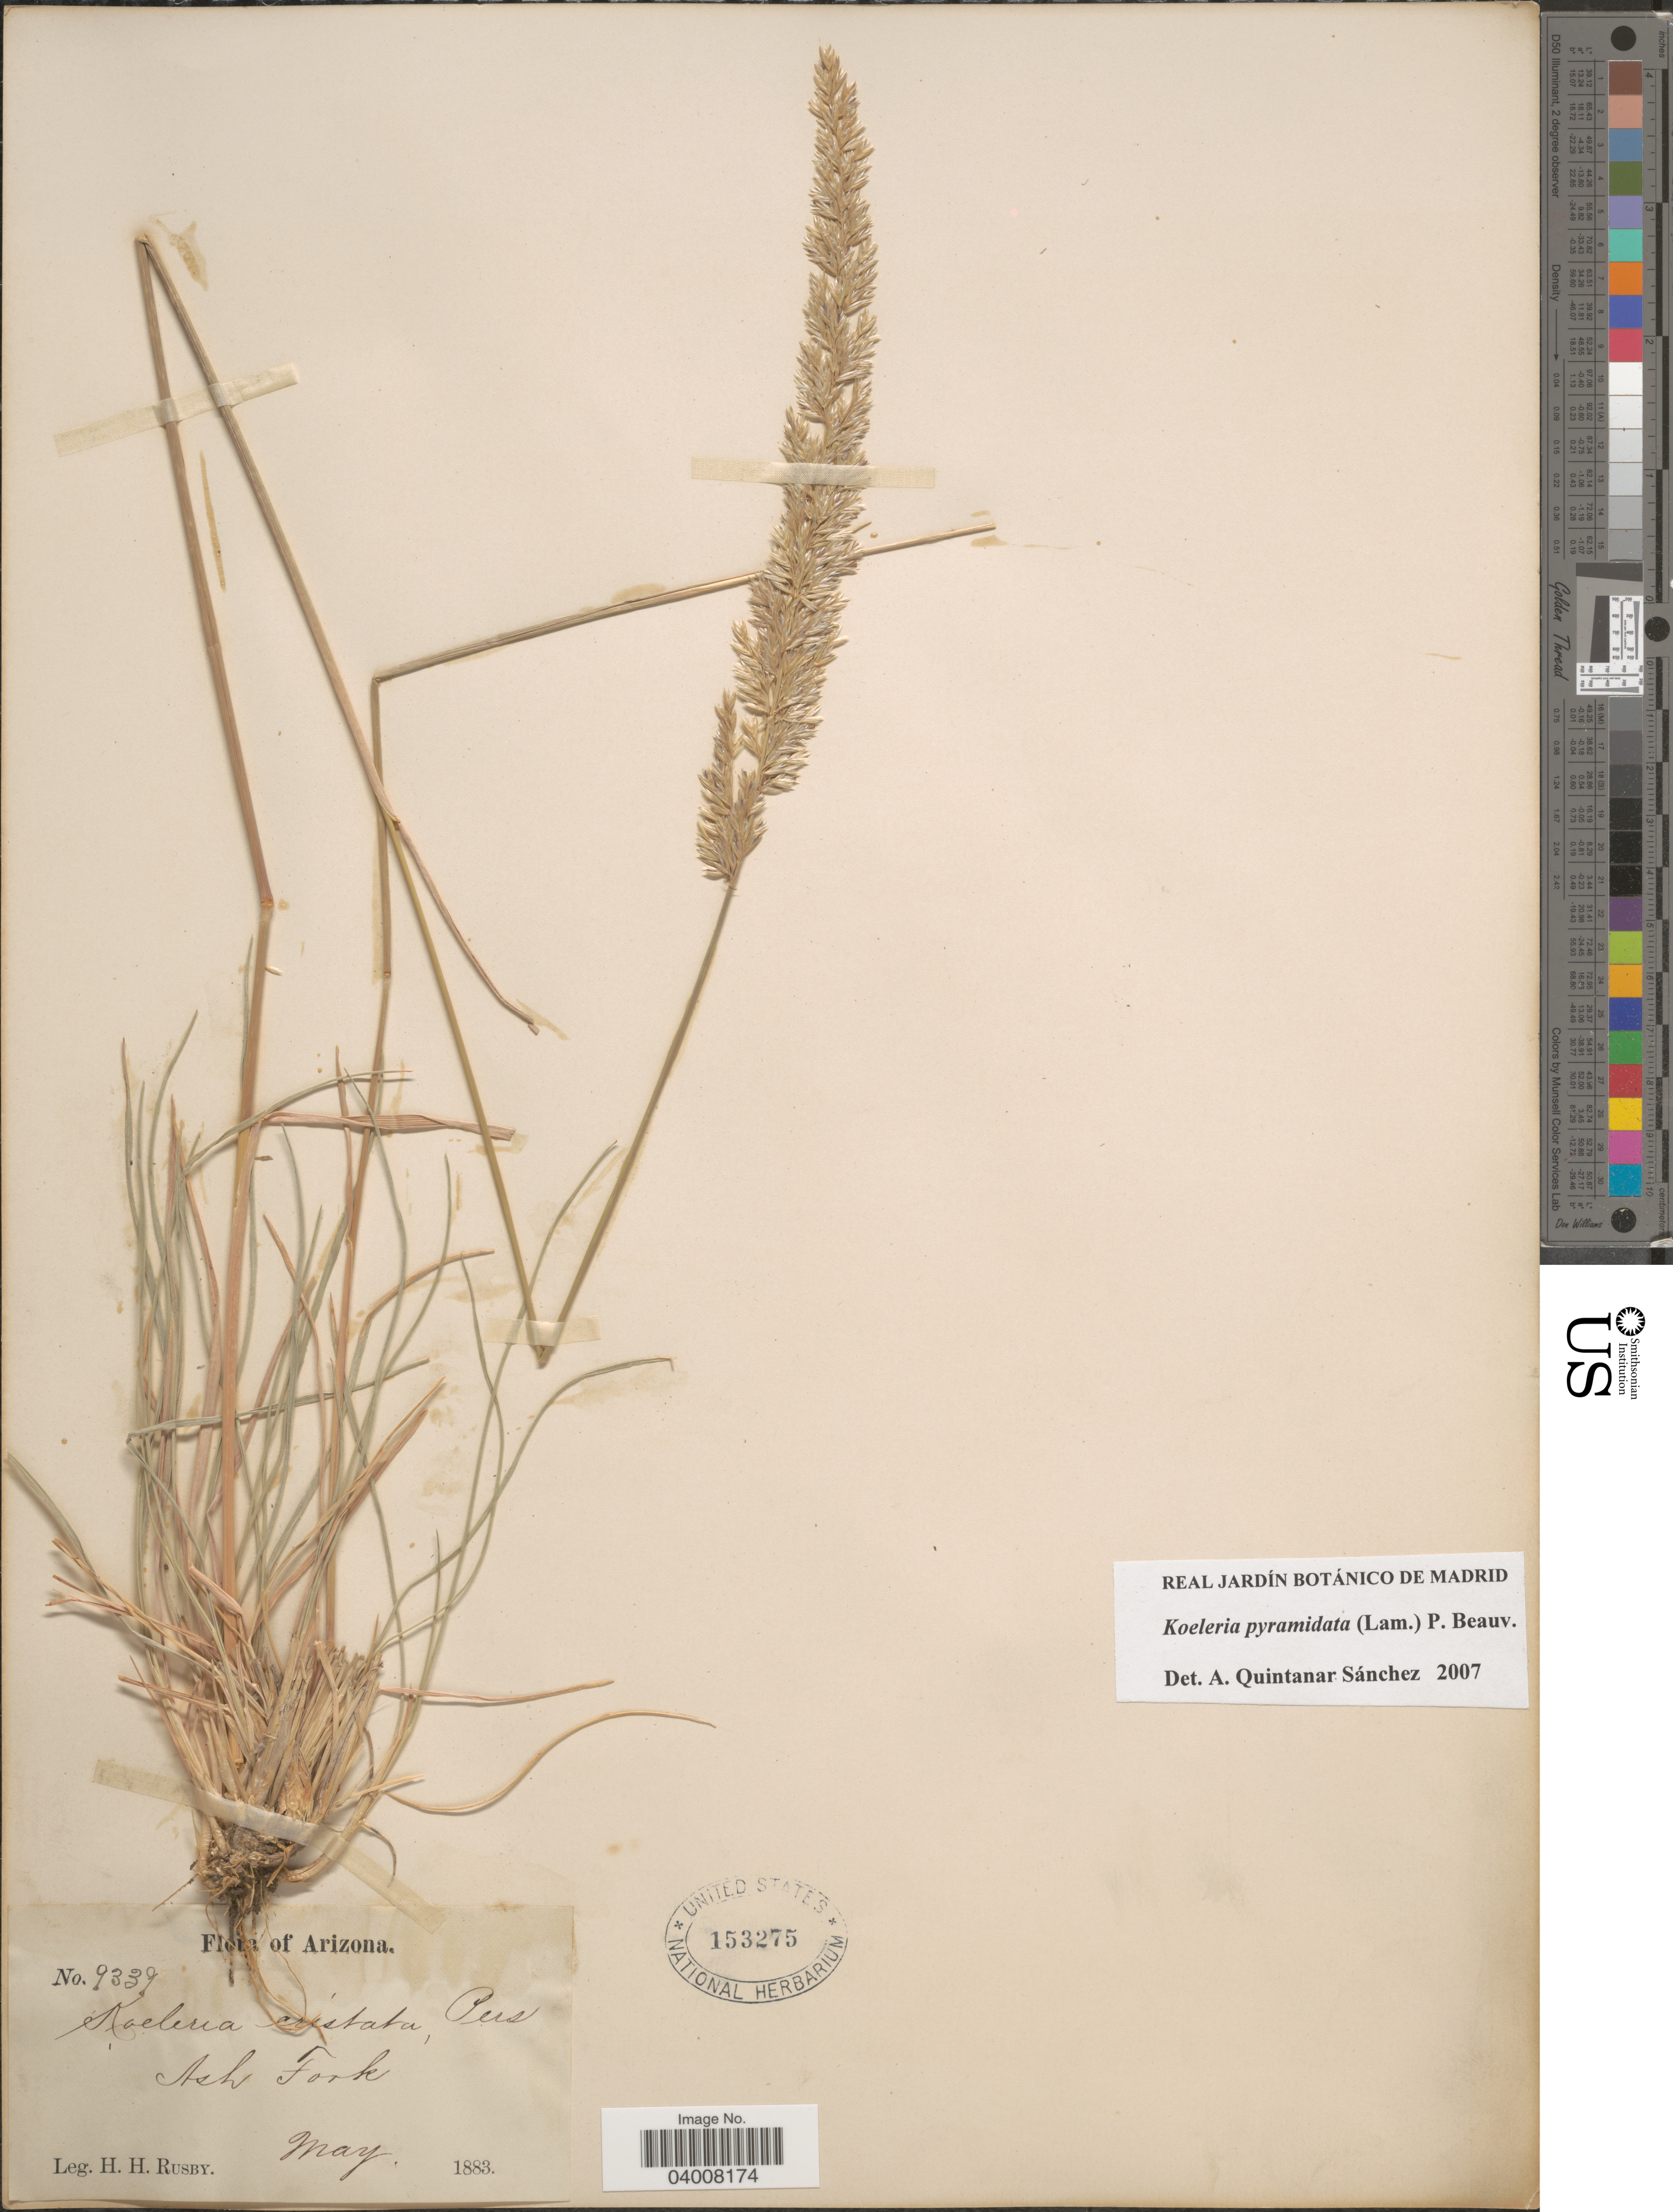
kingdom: Plantae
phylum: Tracheophyta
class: Liliopsida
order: Poales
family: Poaceae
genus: Koeleria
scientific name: Koeleria pyramidata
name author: (Lam.) P. Beauv.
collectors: H. H. Rusby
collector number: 9339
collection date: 1883-05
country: United States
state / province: Arizona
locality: Ash Fork.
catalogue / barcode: US 153275